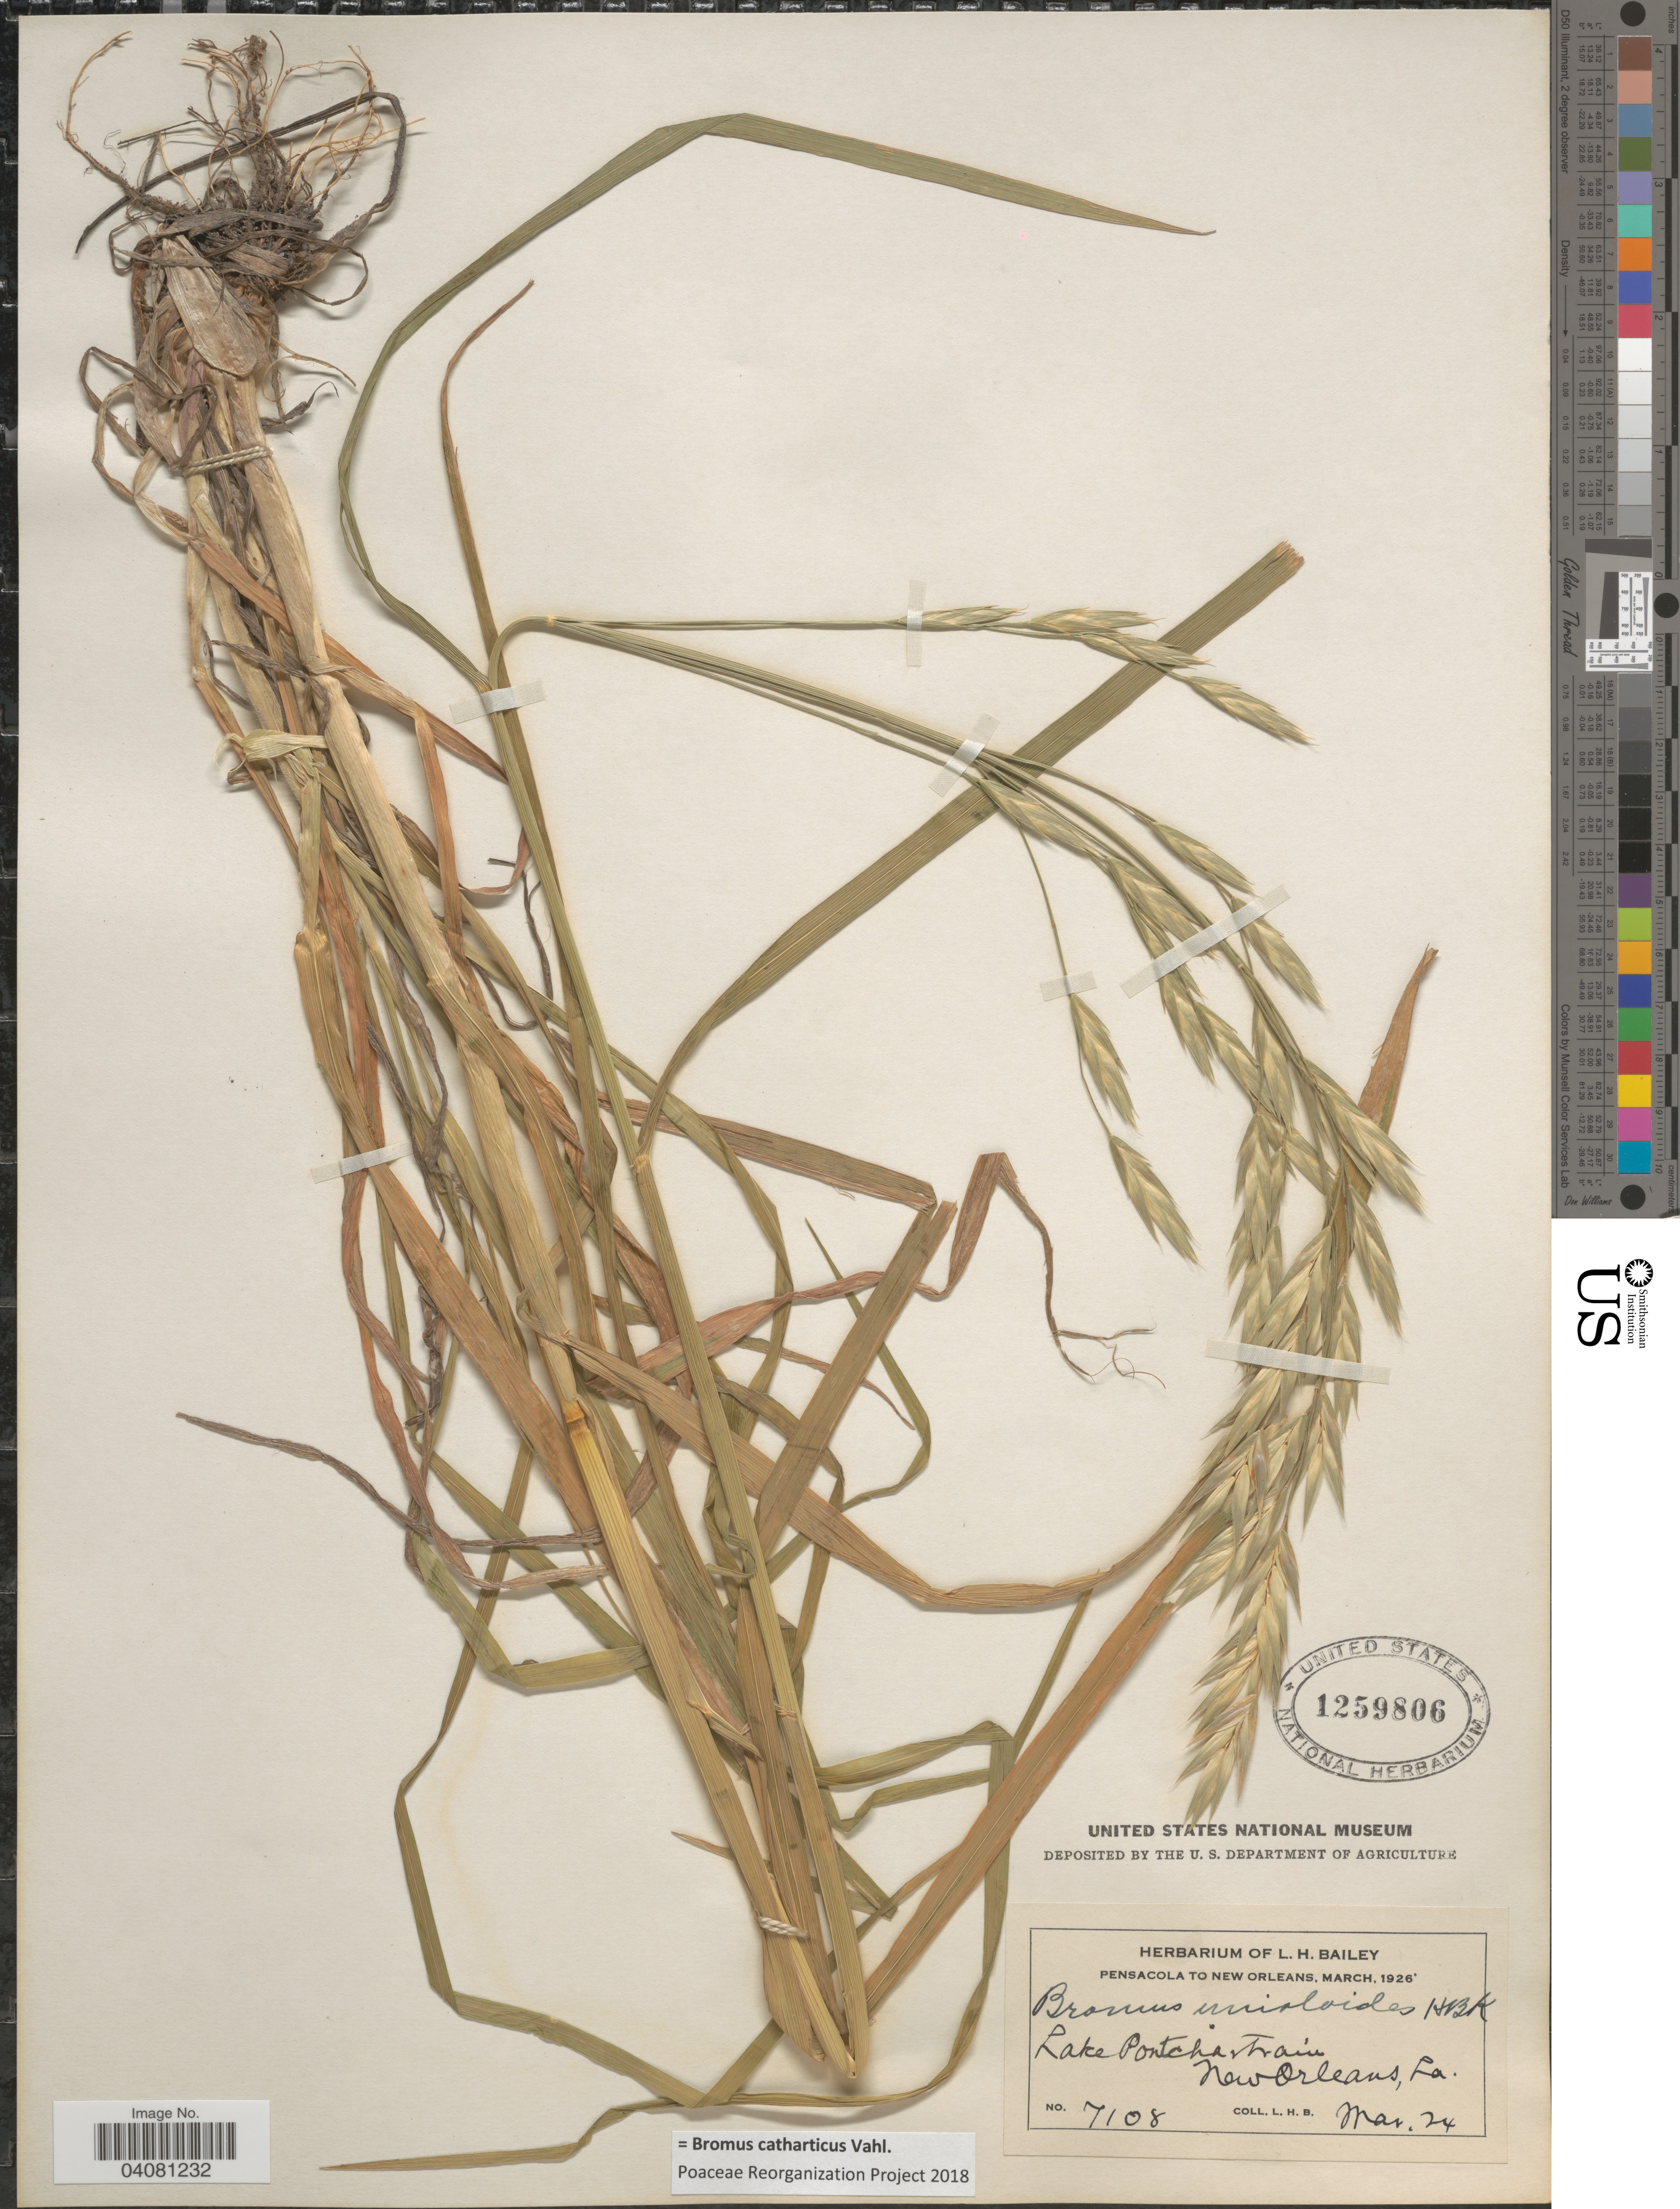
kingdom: Plantae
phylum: Tracheophyta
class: Liliopsida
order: Poales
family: Poaceae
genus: Bromus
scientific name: Bromus catharticus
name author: Vahl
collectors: L. H. Bailey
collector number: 7108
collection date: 1926-03-24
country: United States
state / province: Louisiana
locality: Lake Pontcha Train. New Orleans.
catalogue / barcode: US 1259806